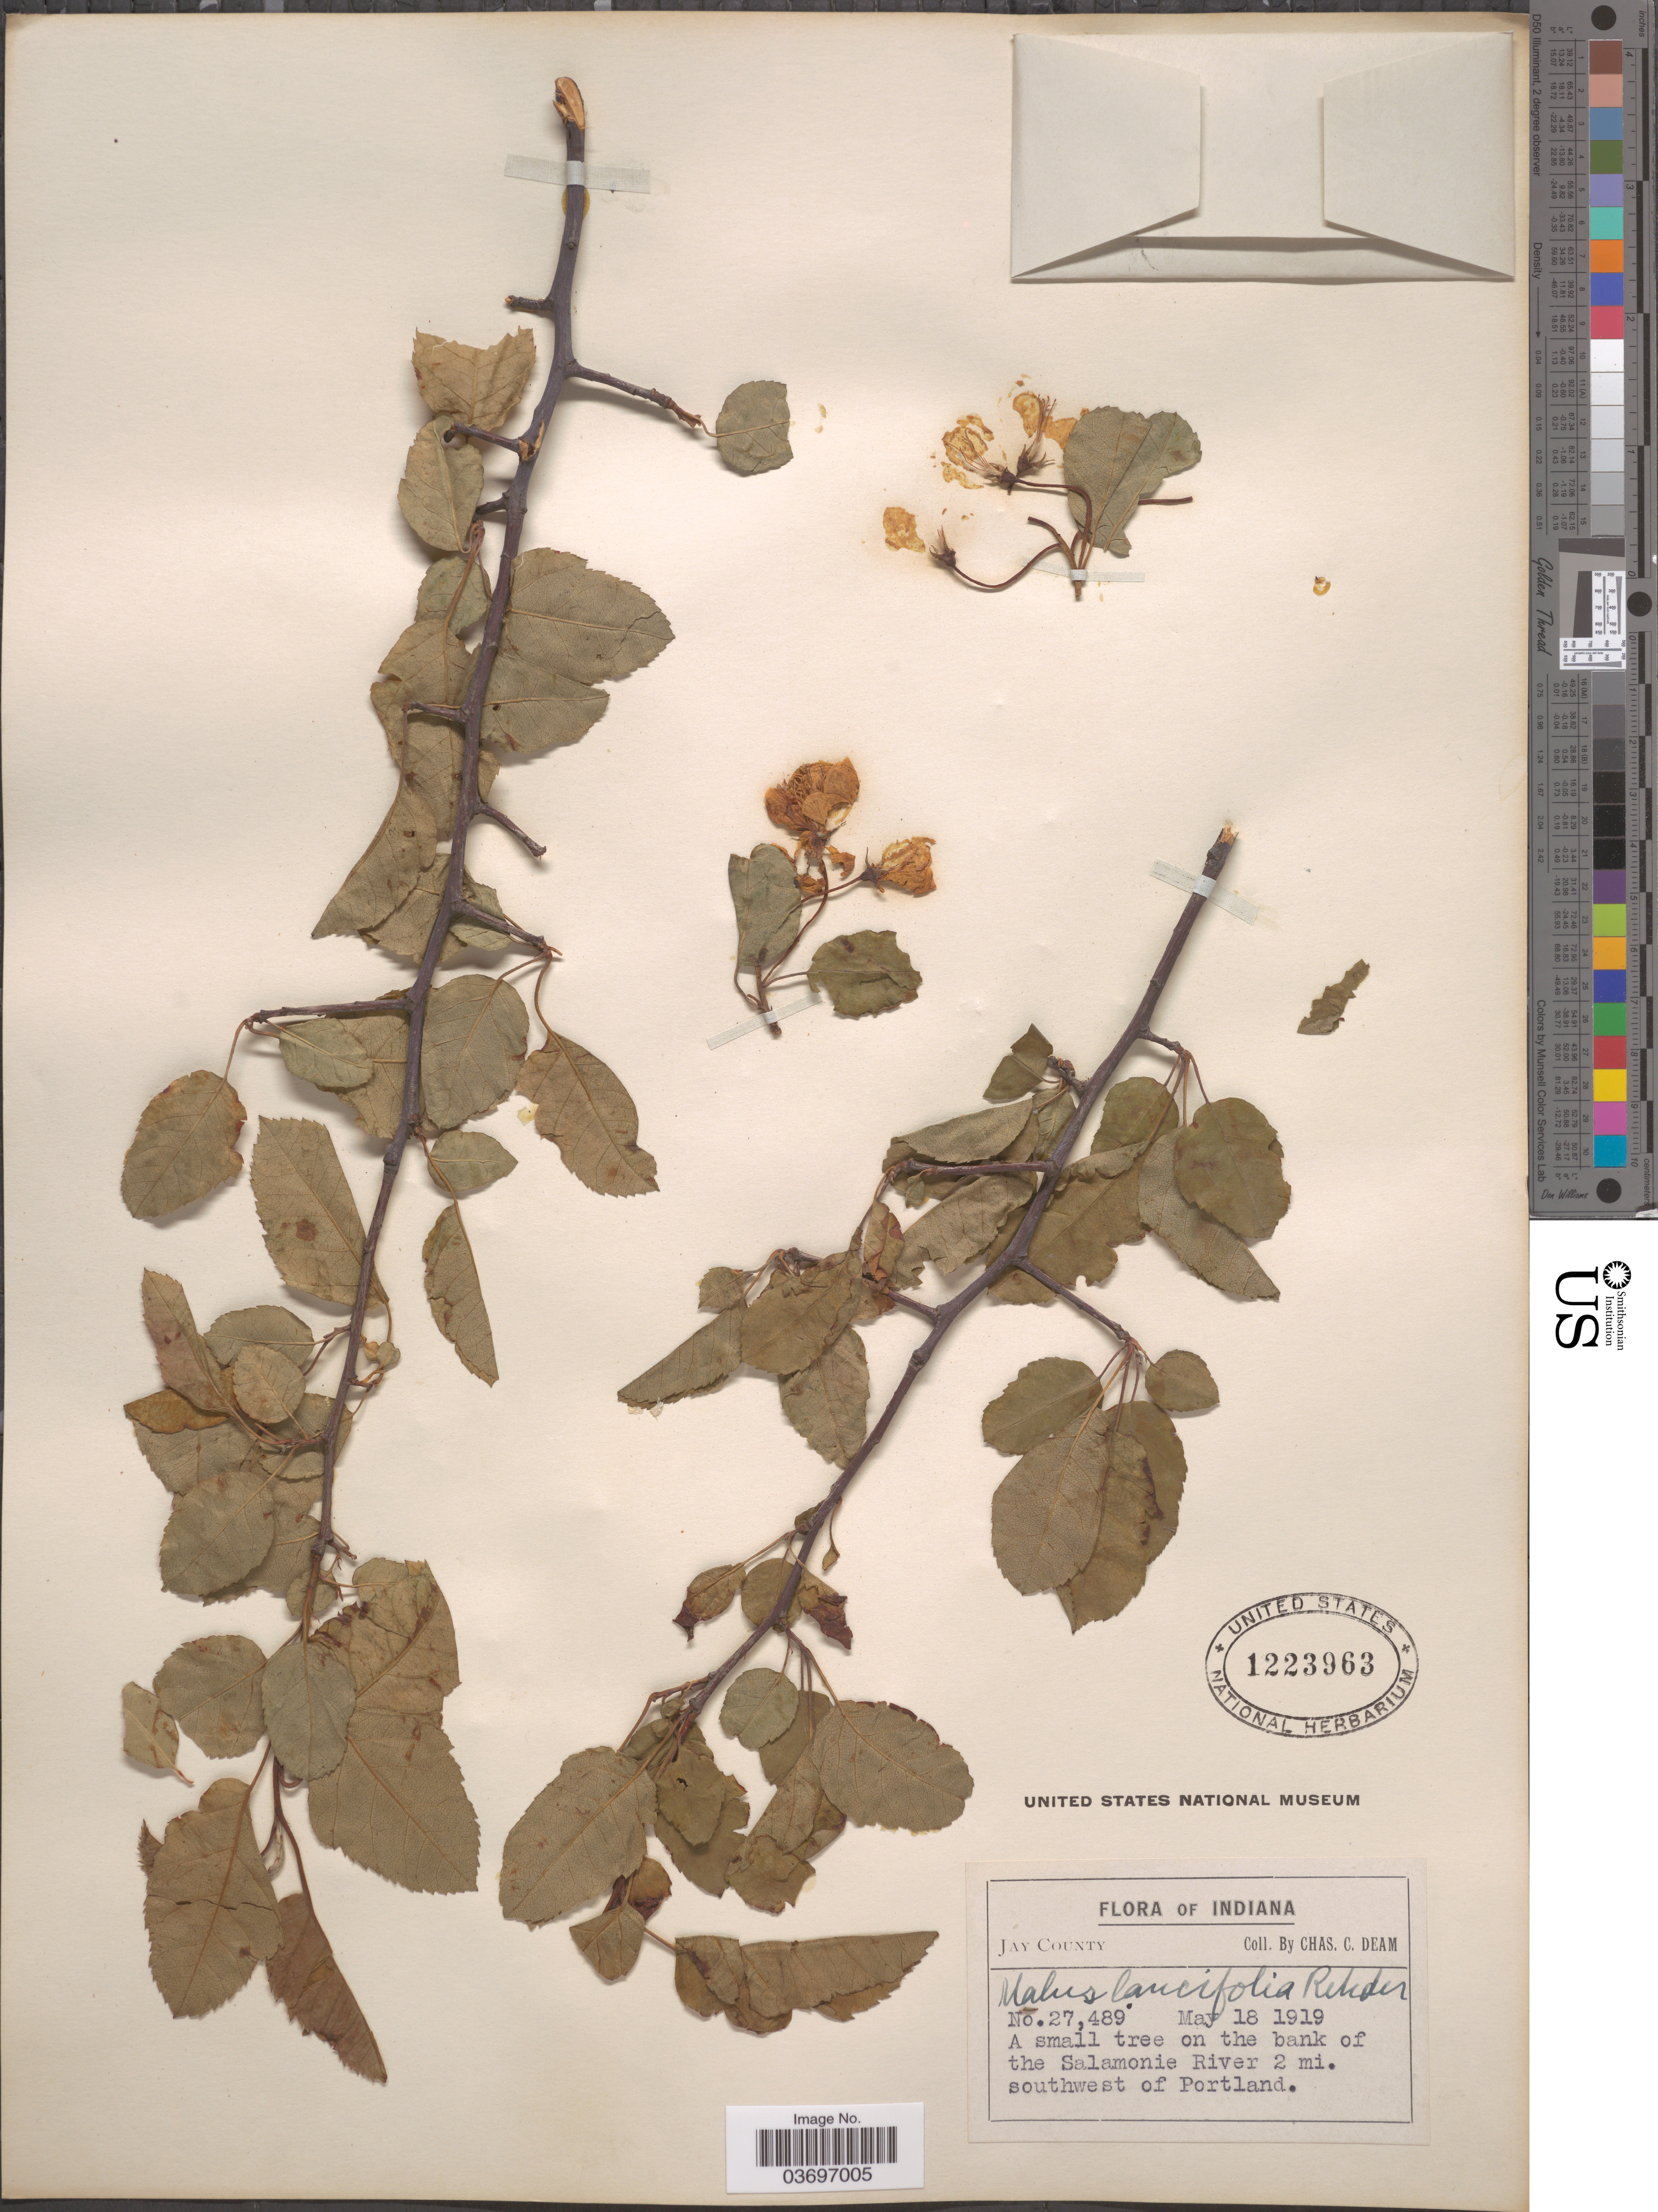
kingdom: Plantae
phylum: Tracheophyta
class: Magnoliopsida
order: Rosales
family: Rosaceae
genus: Malus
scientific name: Malus lancifolia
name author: Rehder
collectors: C. C. Deam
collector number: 27489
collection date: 1919-05-18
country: United States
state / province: Indiana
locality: Jay County. On the bank of the Salamonie River 2 mi. southwest of Portland.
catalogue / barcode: US 1223963